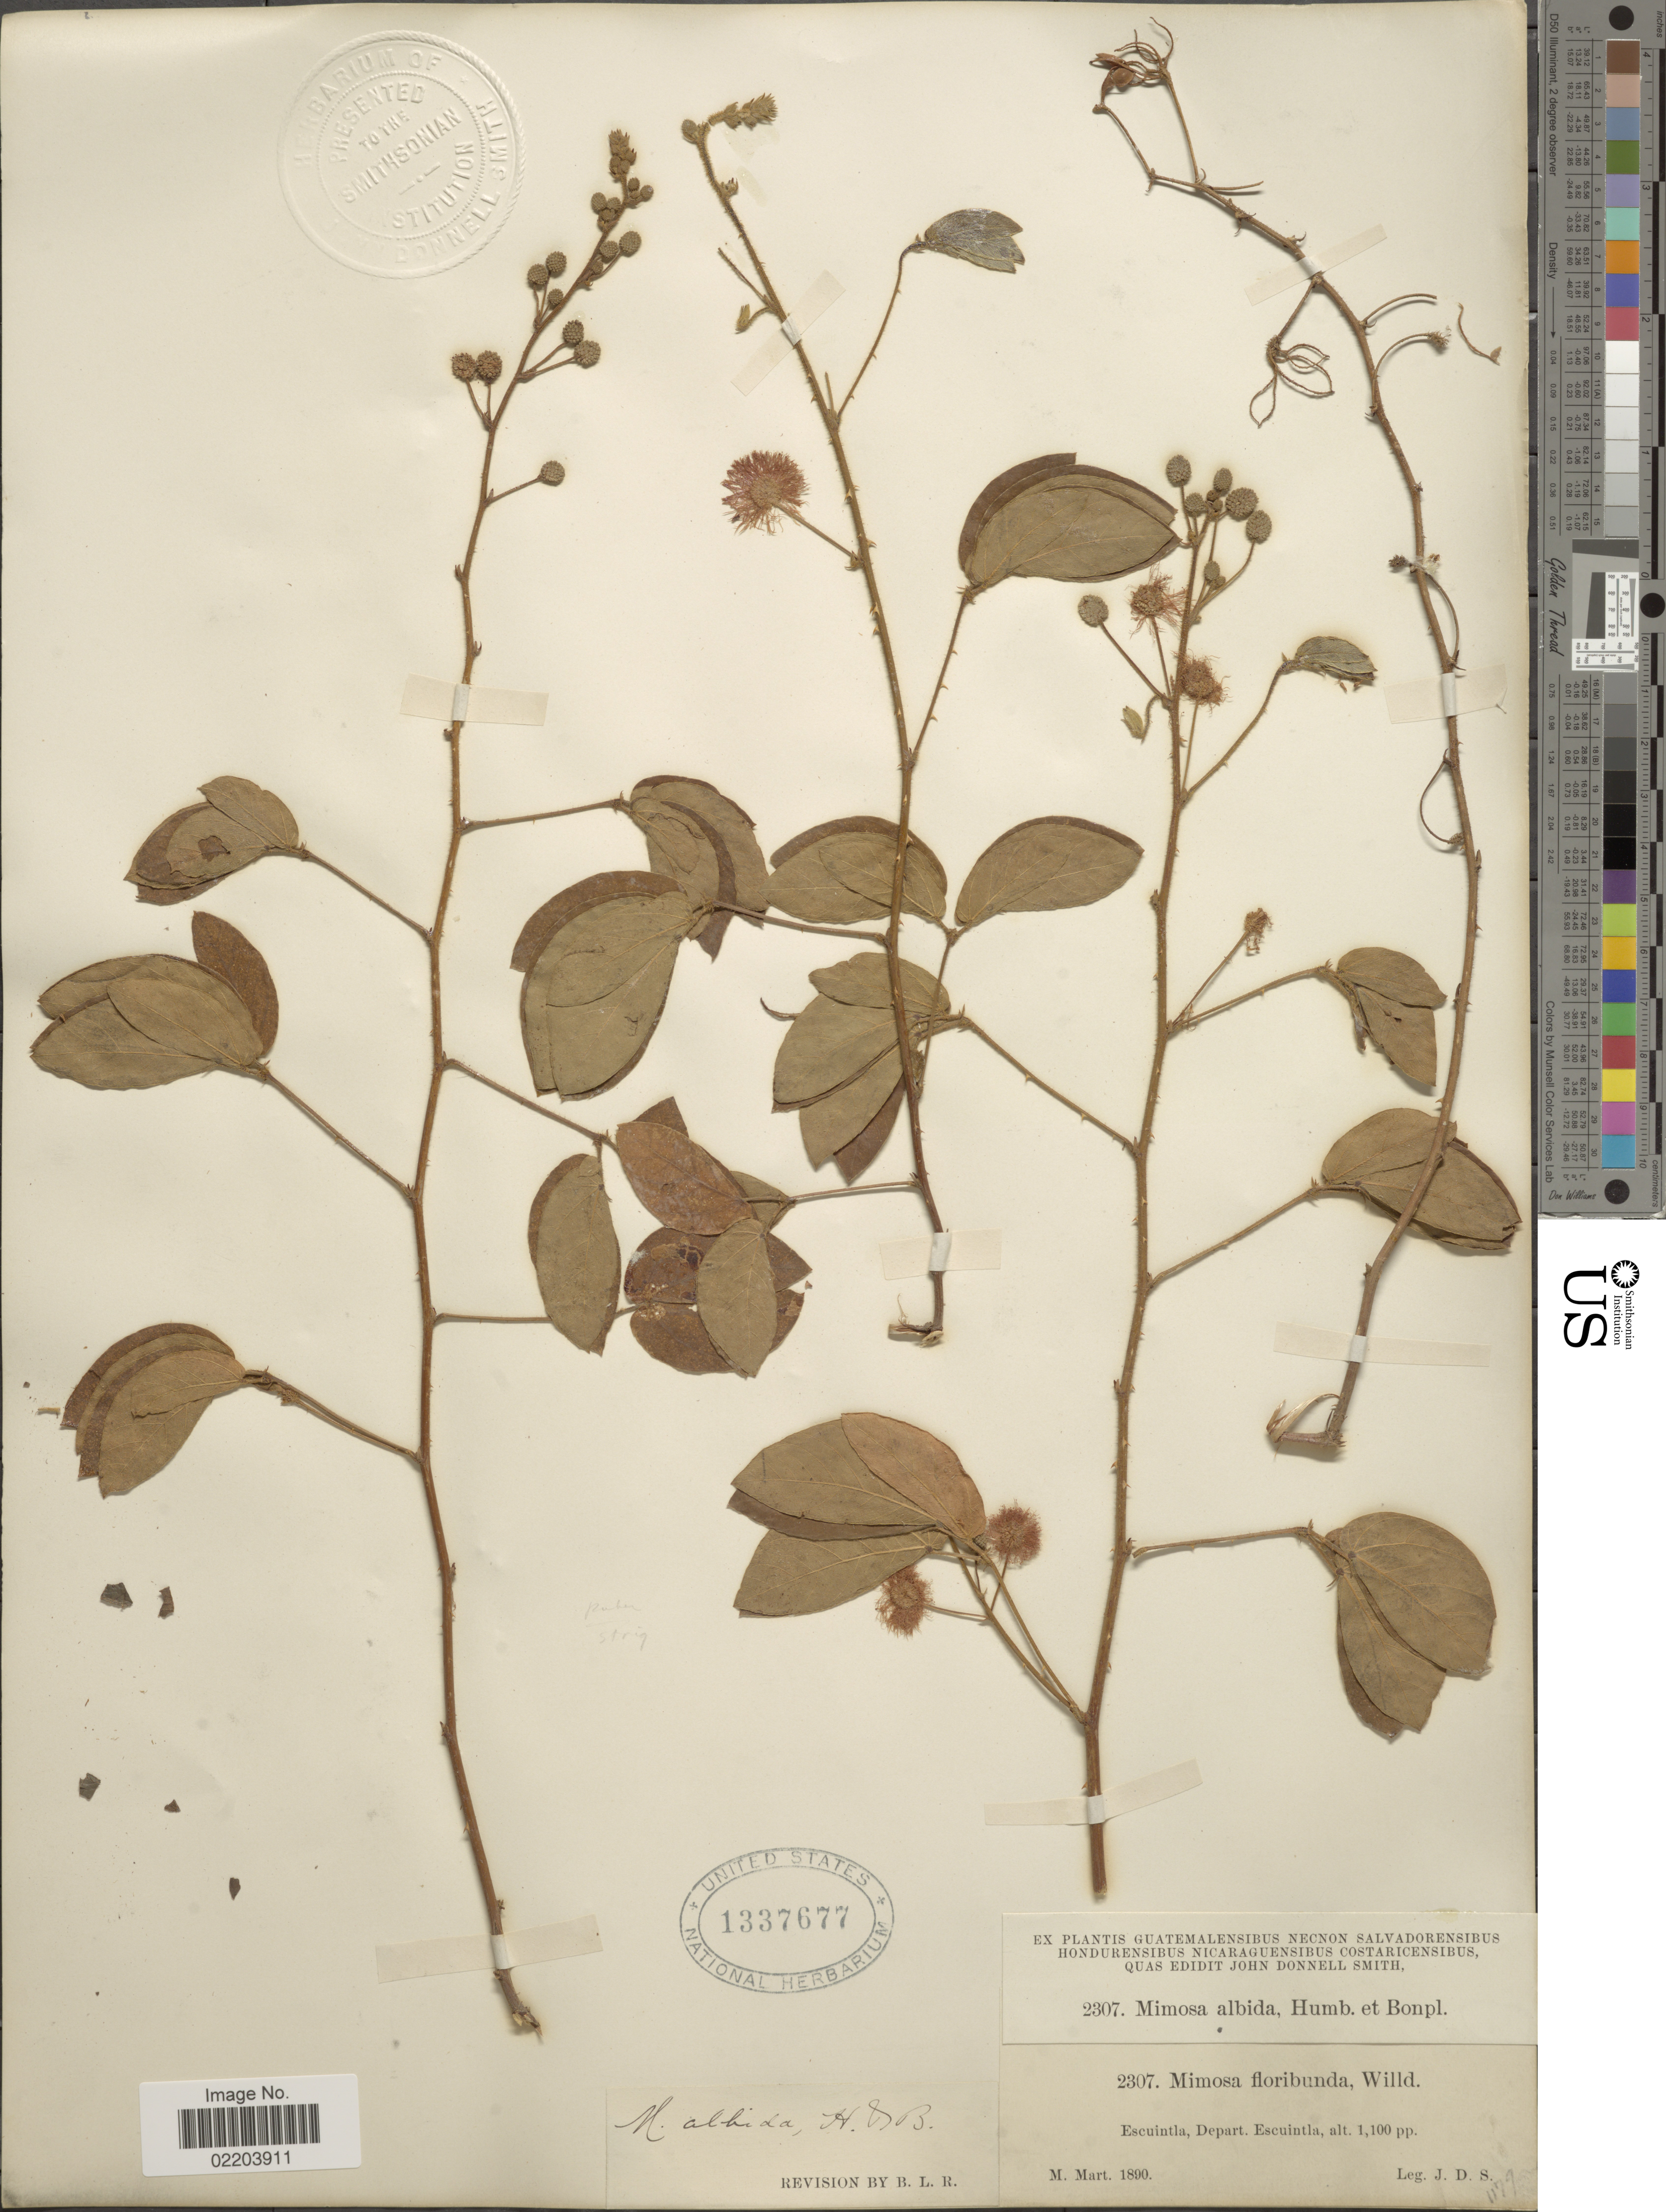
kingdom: Plantae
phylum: Tracheophyta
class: Magnoliopsida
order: Fabales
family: Fabaceae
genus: Mimosa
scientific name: Mimosa albida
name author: Humb. & Bonpl. ex Willd.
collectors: J. Donnell Smith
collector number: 2307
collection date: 1890-03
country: Guatemala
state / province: Escuintla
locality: Escuintla, Depart. Escuintla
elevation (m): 335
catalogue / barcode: US 1337677